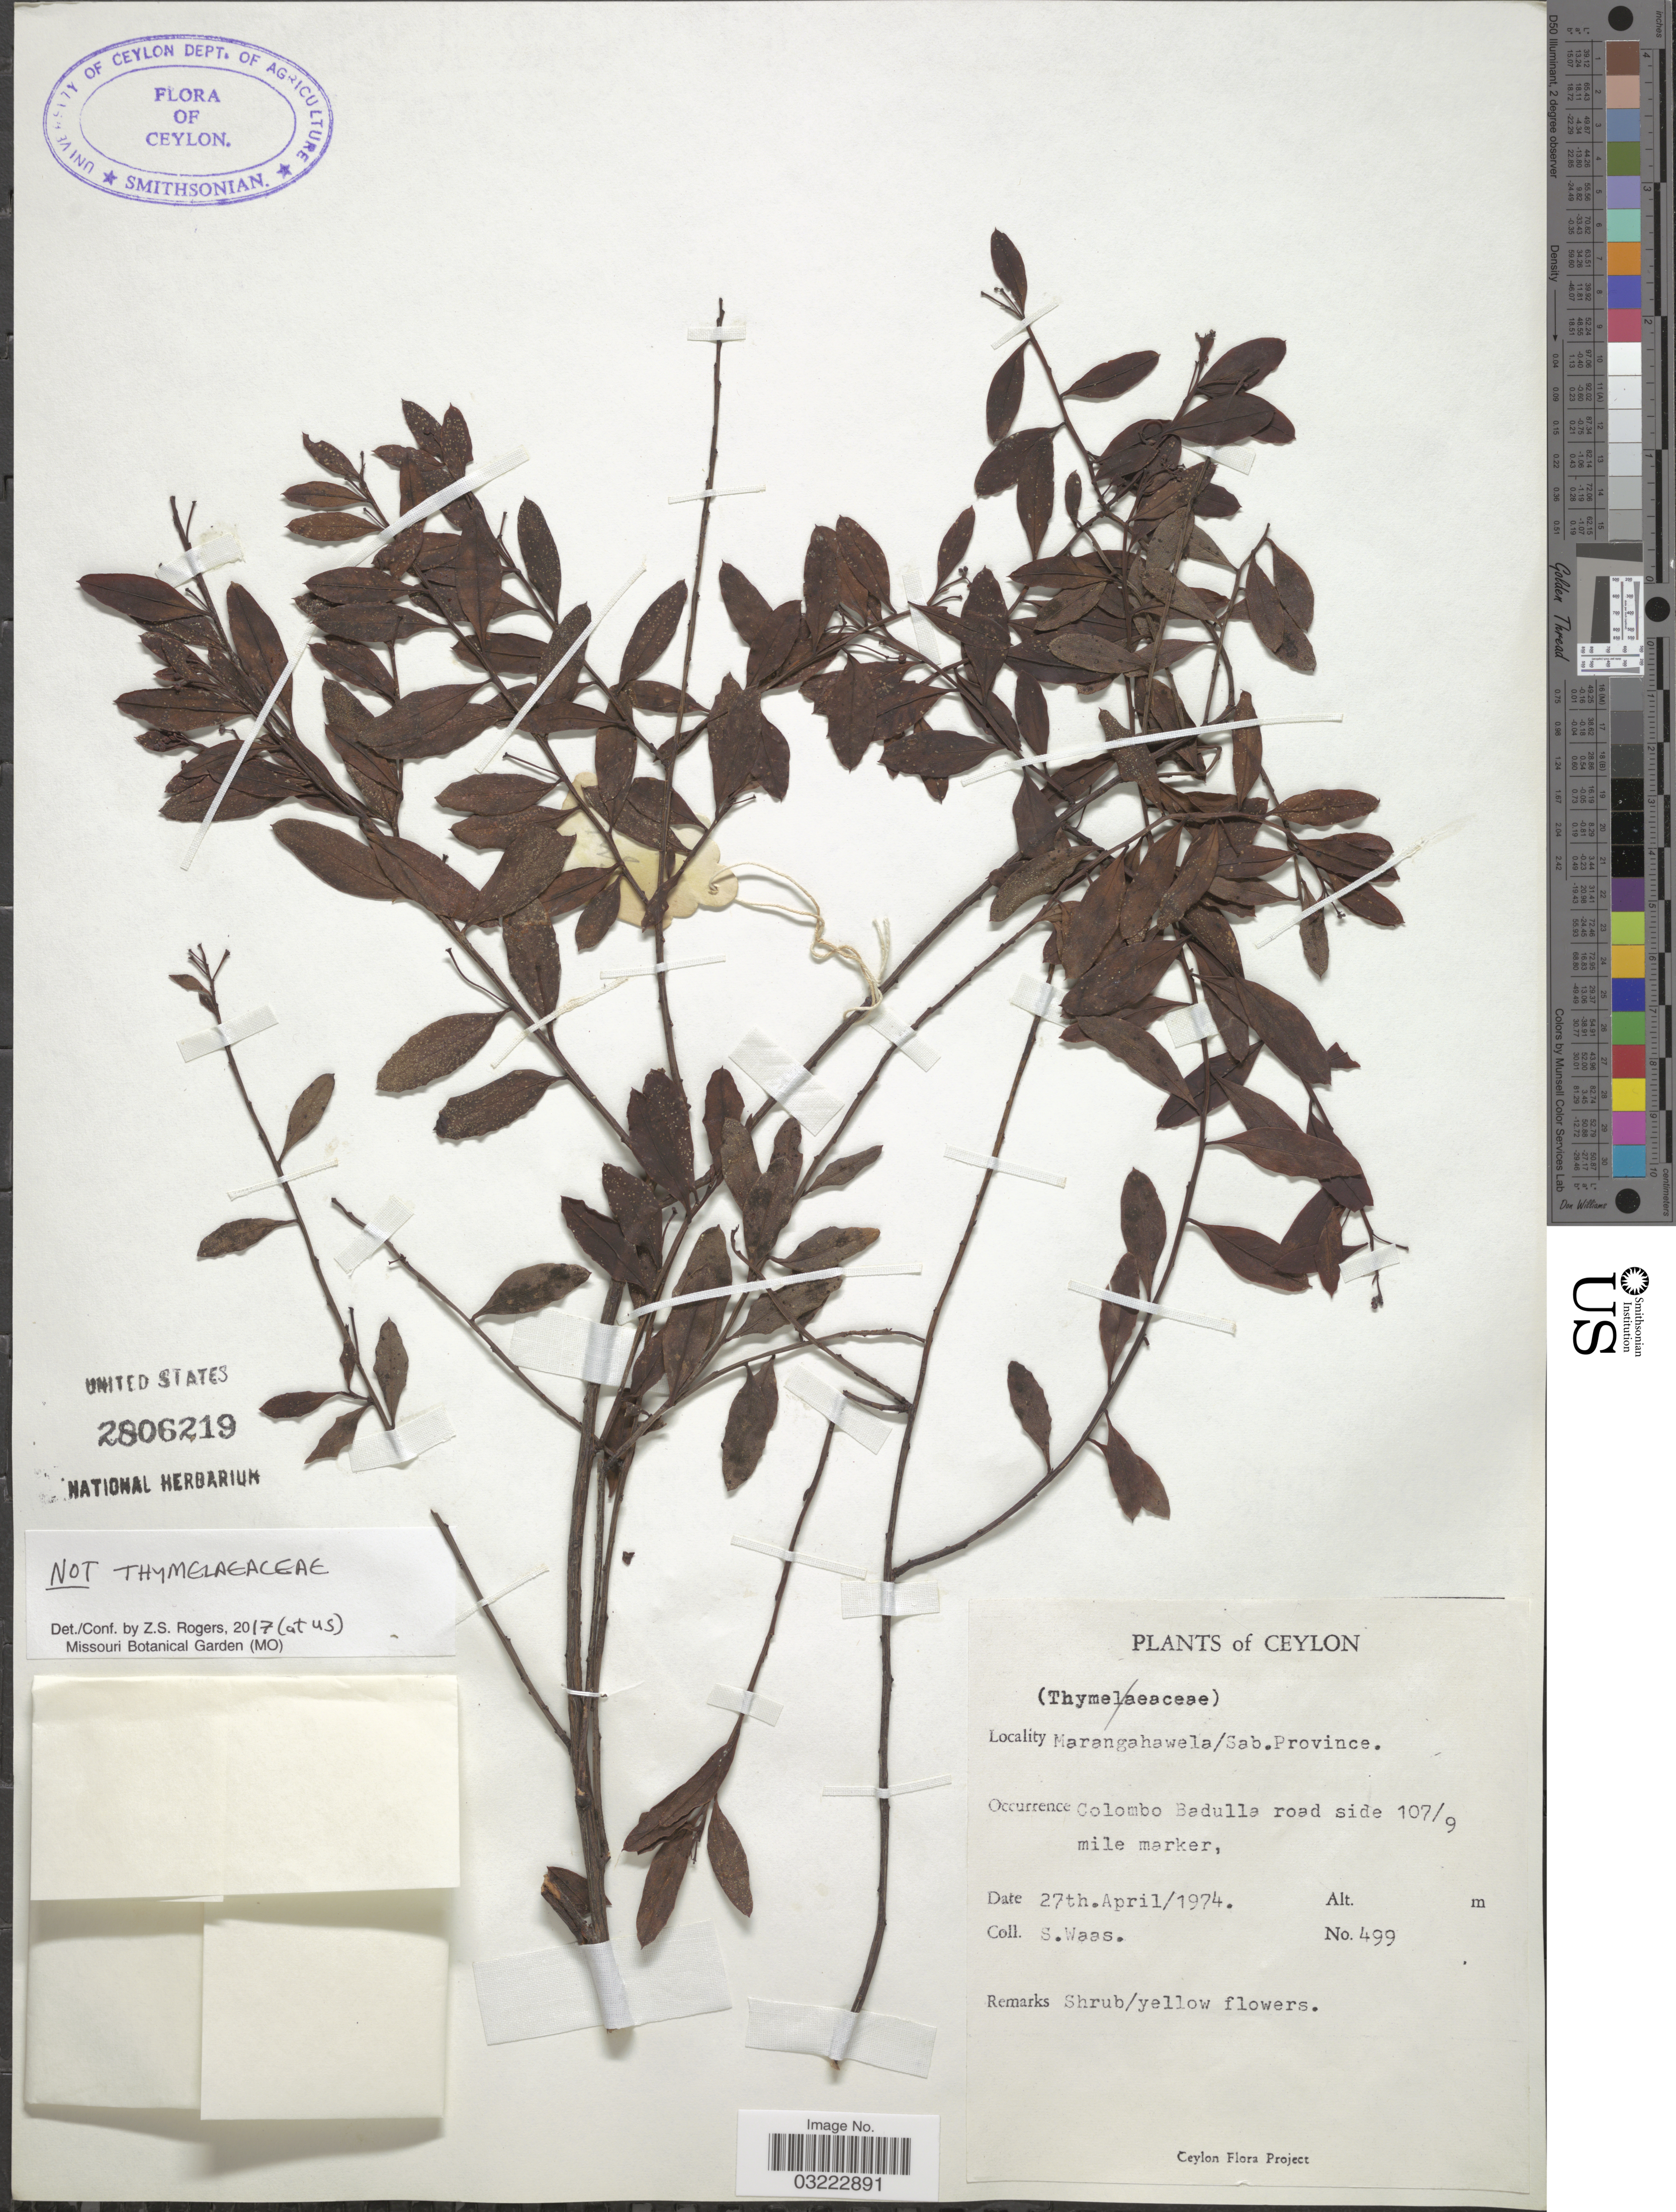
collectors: S. Waas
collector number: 499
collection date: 1974-04-27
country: Sri Lanka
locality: Ceylon. Marangahawela. Sab. Province. Colombo Badulla road side 107/9 mile marker.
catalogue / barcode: US 2806219